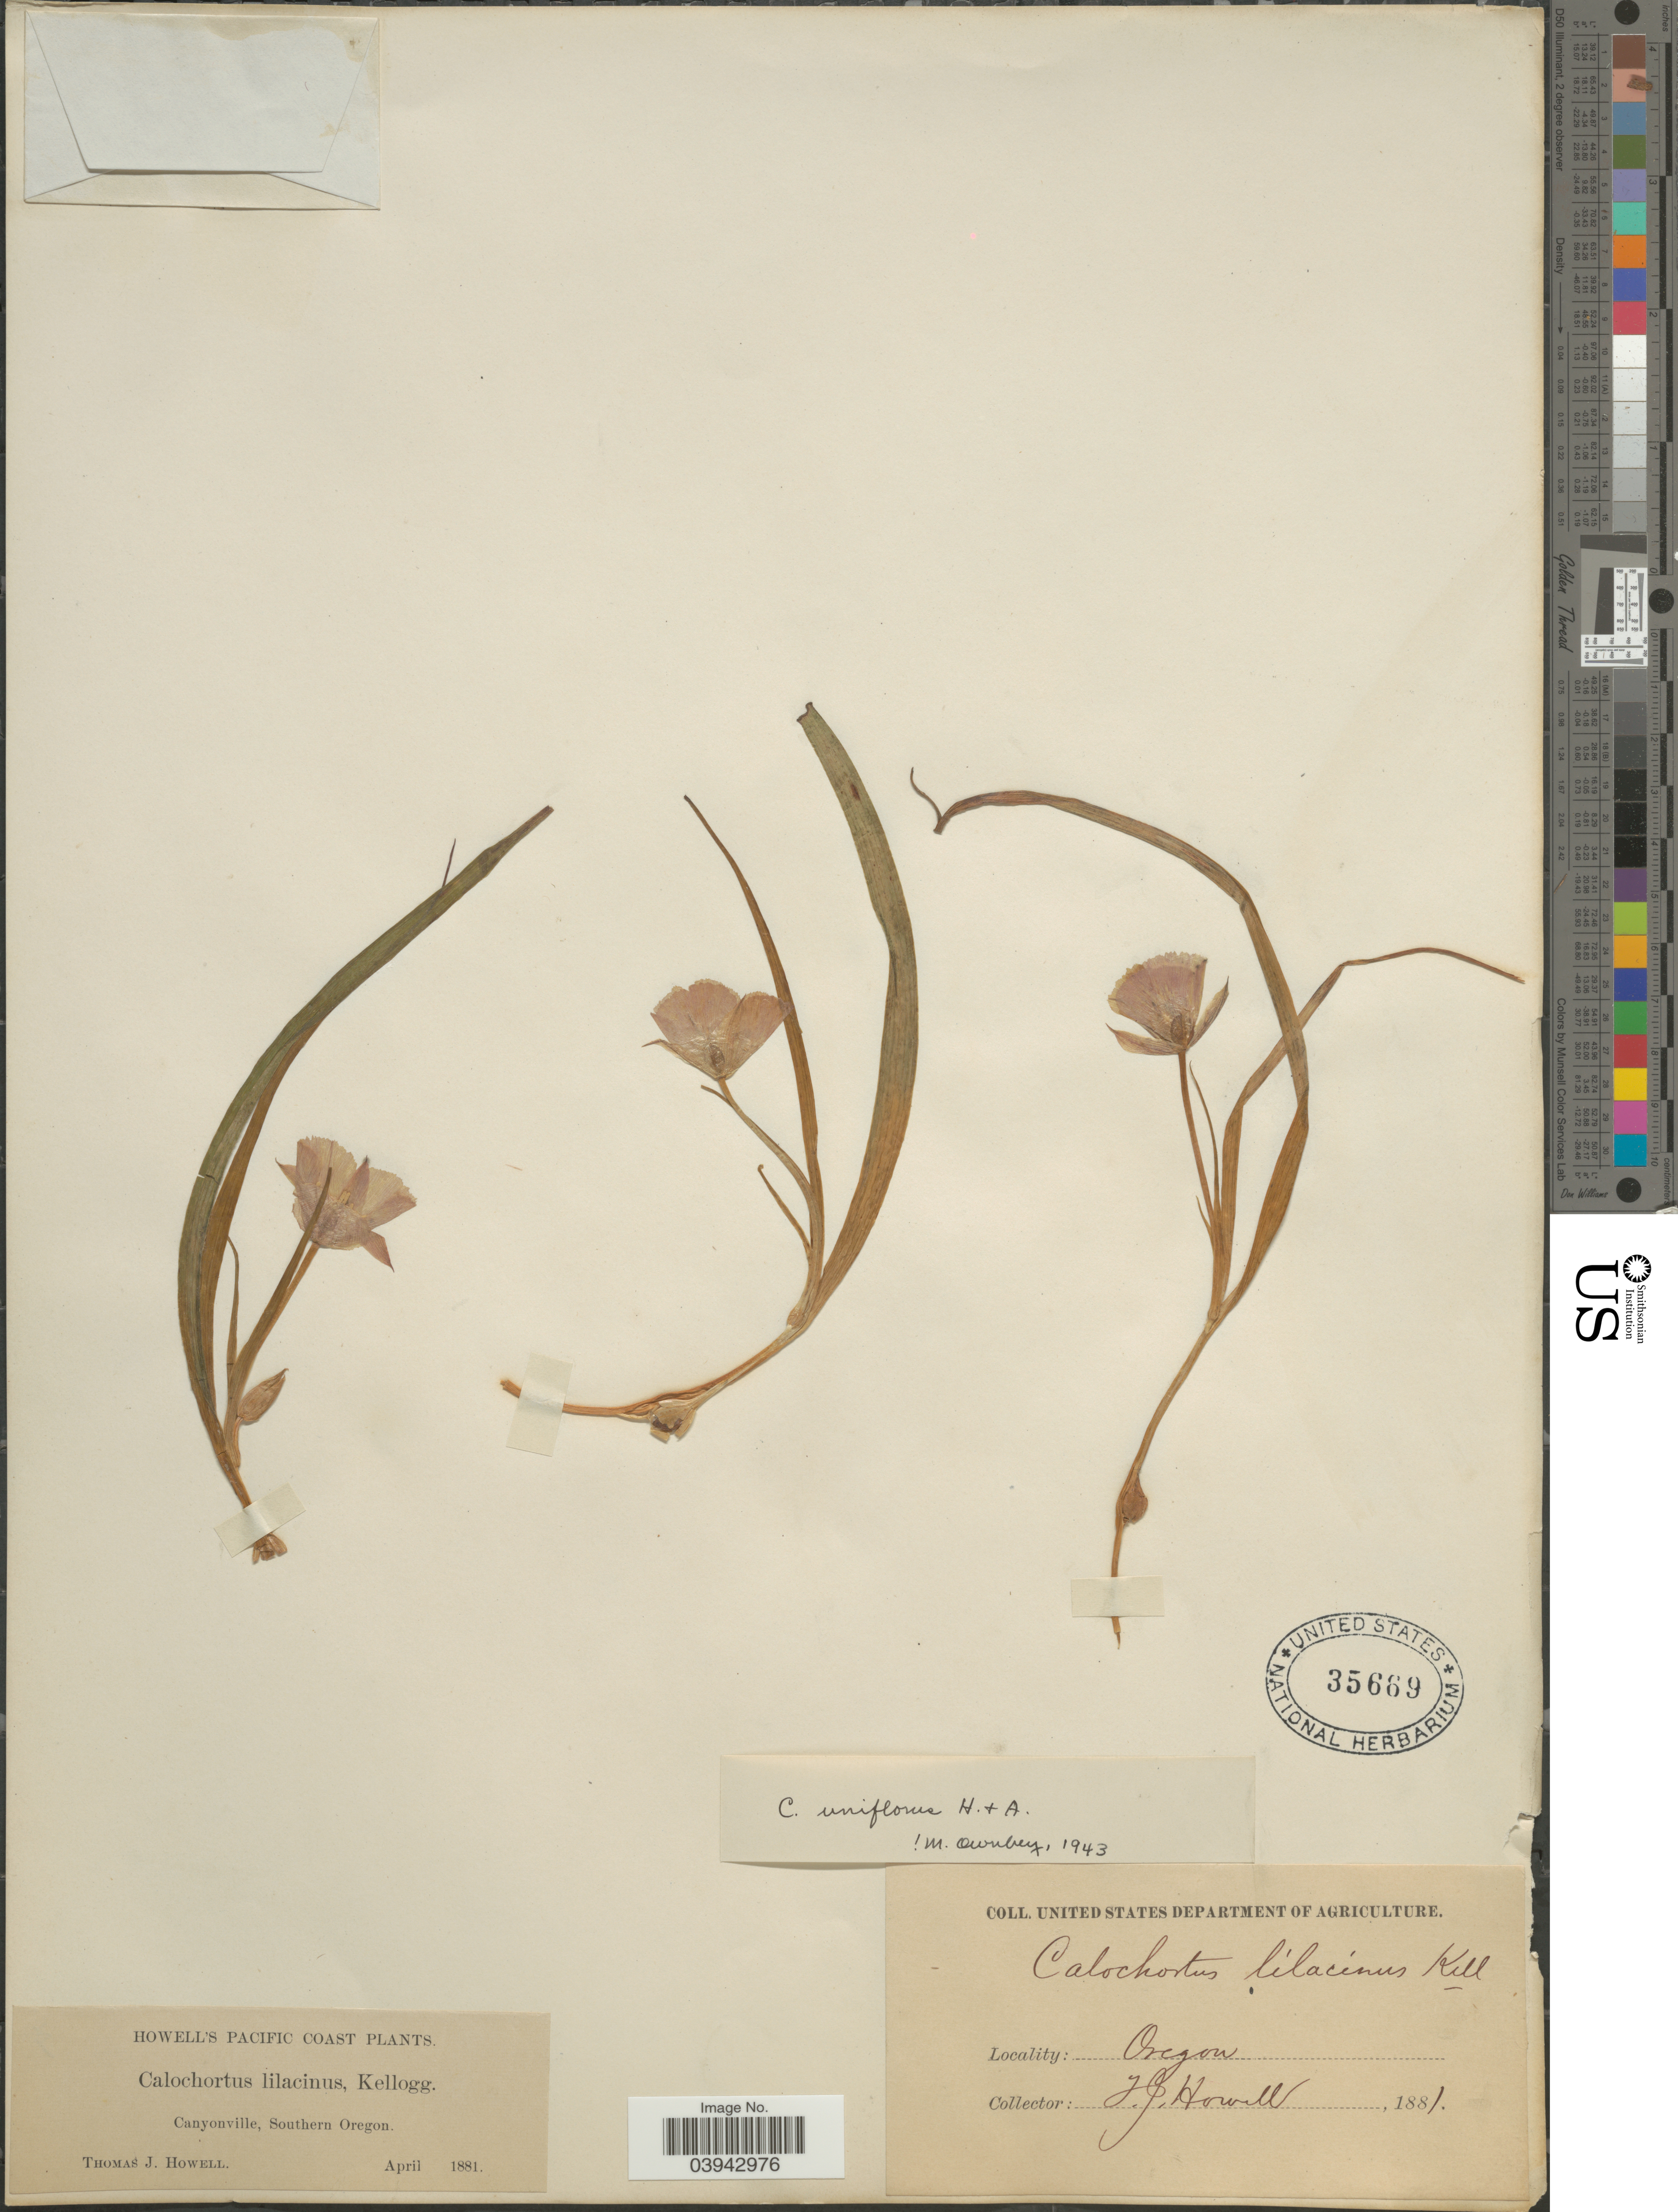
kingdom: Plantae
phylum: Tracheophyta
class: Liliopsida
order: Liliales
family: Liliaceae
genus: Calochortus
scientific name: Calochortus uniflorus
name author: Hook. & Arn.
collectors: T. J. Howell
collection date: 1881-04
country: United States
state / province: Oregon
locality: Pacific Coast. Canyonville, Southern Oregon.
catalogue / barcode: US 35669